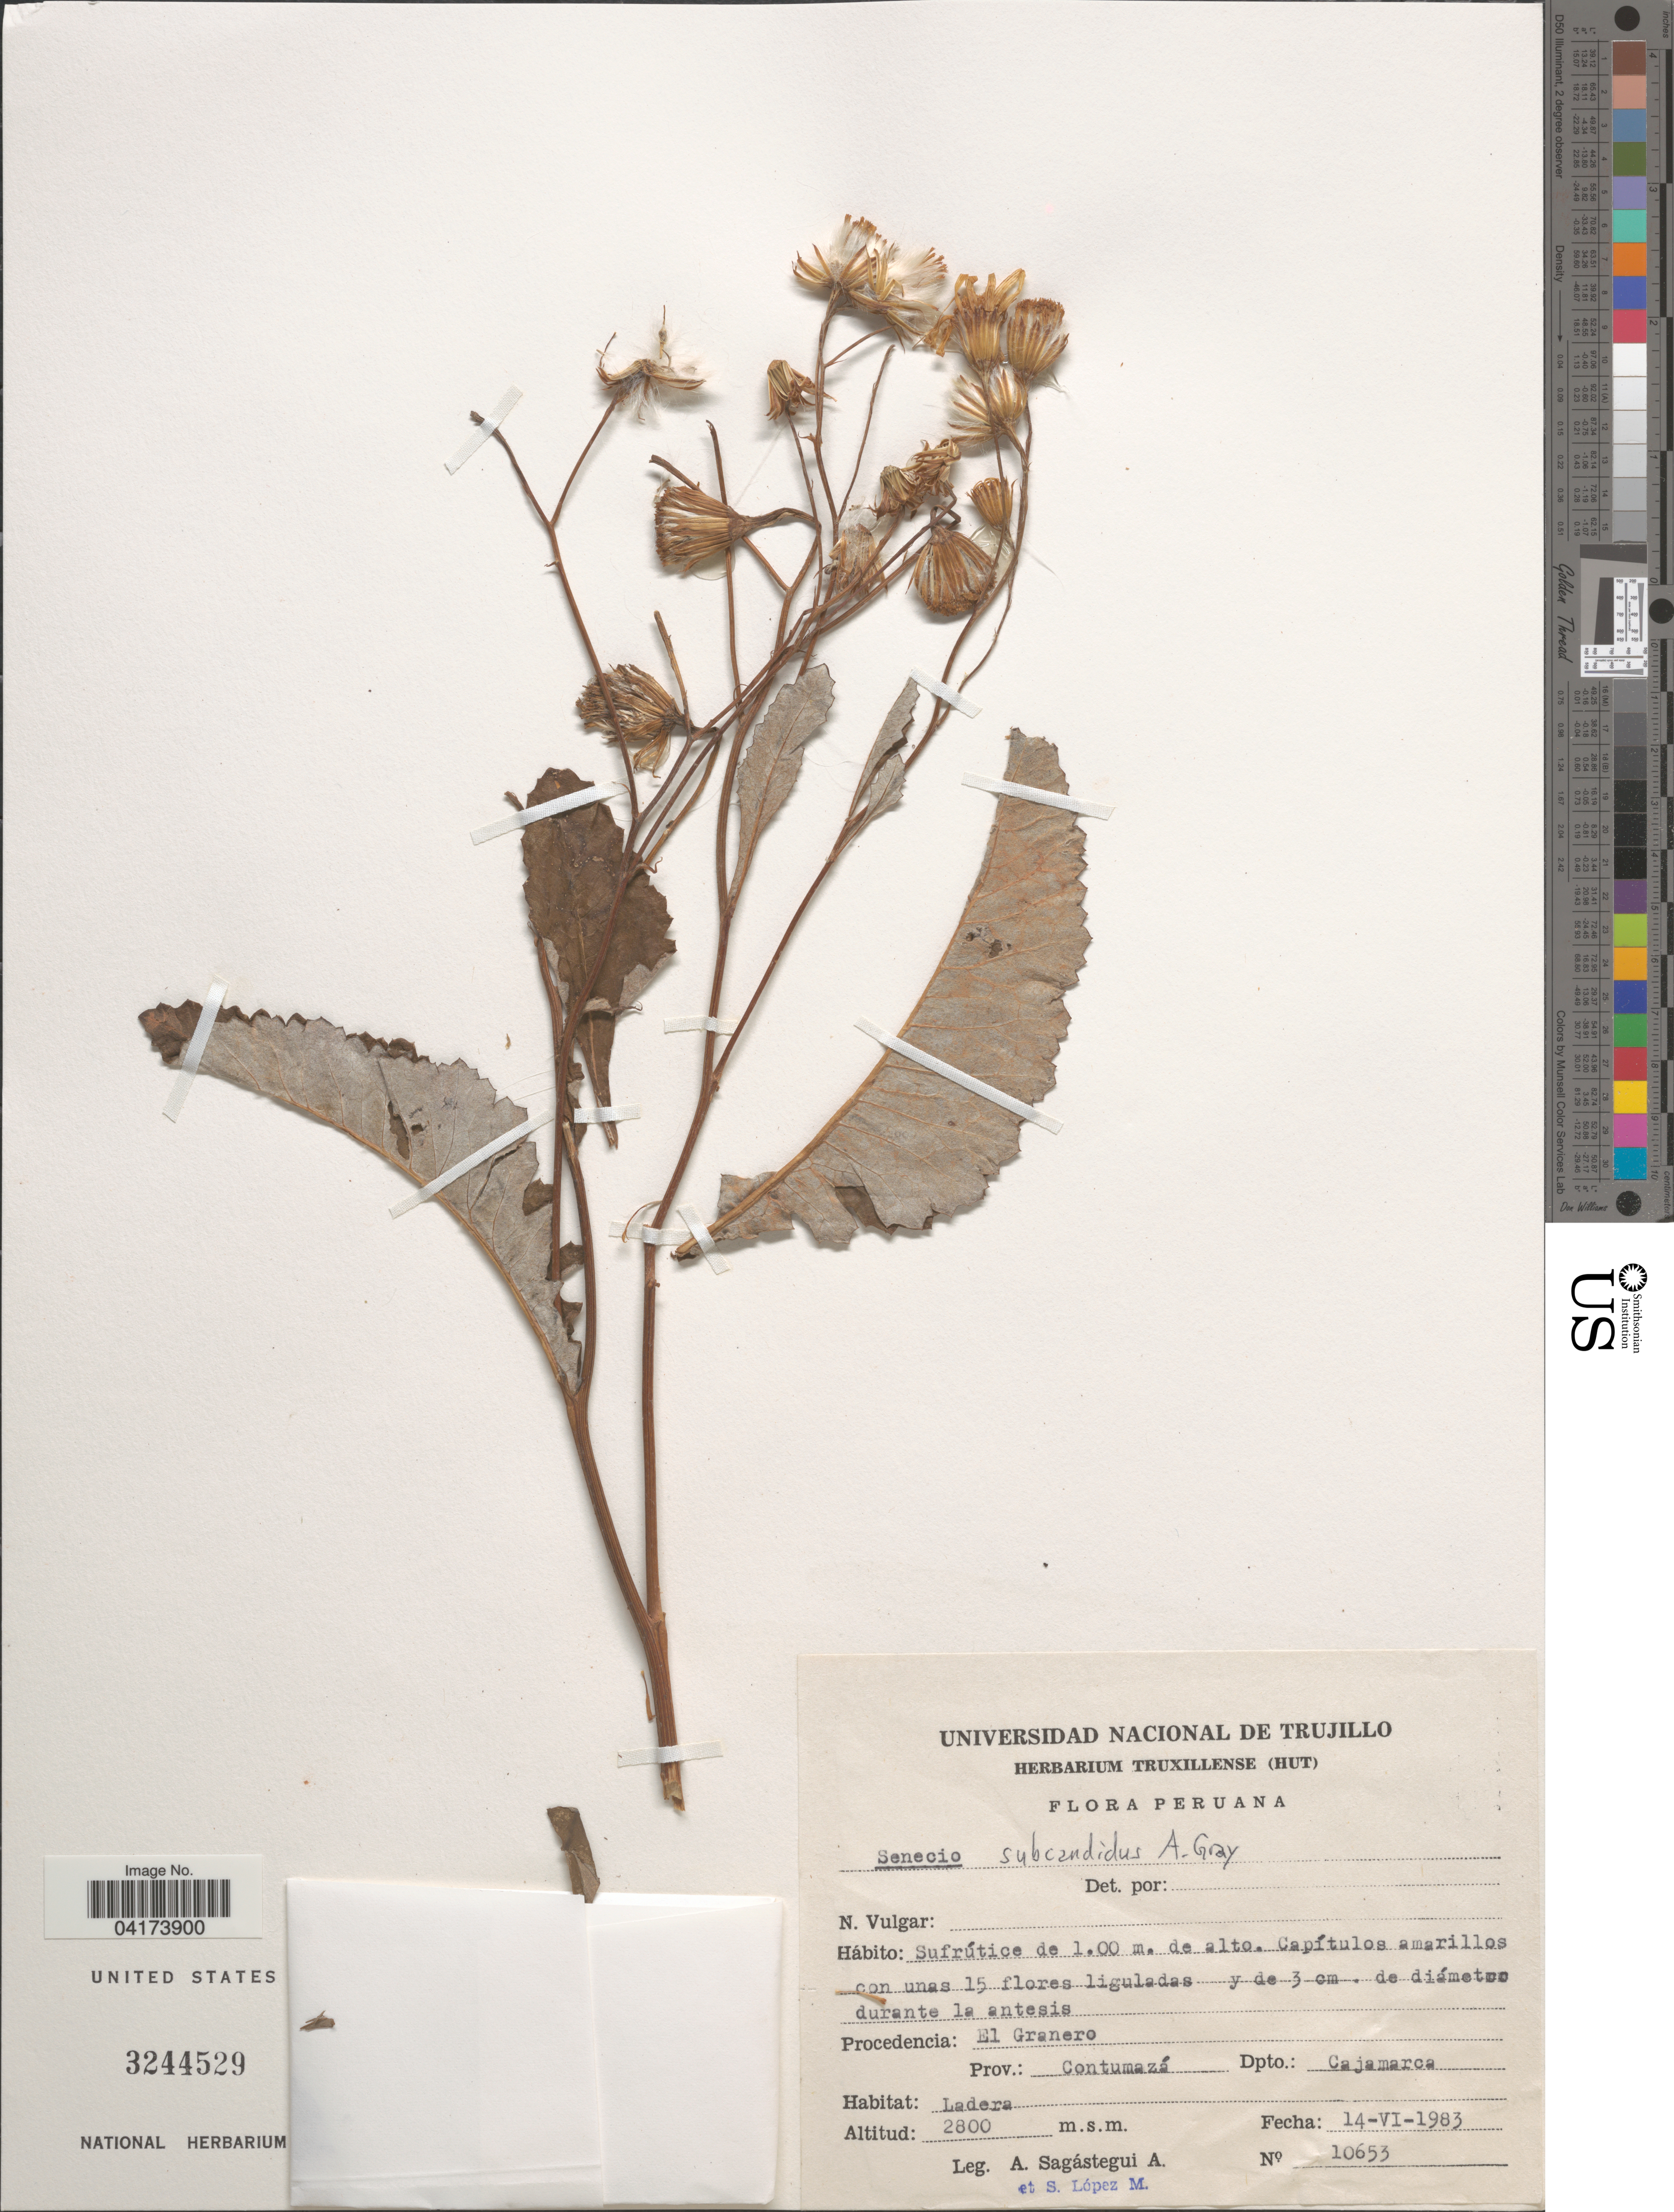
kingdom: Plantae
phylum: Tracheophyta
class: Magnoliopsida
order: Asterales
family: Asteraceae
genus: Senecio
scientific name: Senecio subcandidus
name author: A. Gray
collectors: A. Sagástegui A. & S. Lopez M.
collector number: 10653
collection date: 1983-06-14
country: Peru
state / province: Cajamarca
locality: El Granero. Prov.: Contumazá. Dpto.: Cajamarca.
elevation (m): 2800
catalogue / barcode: US 3244529